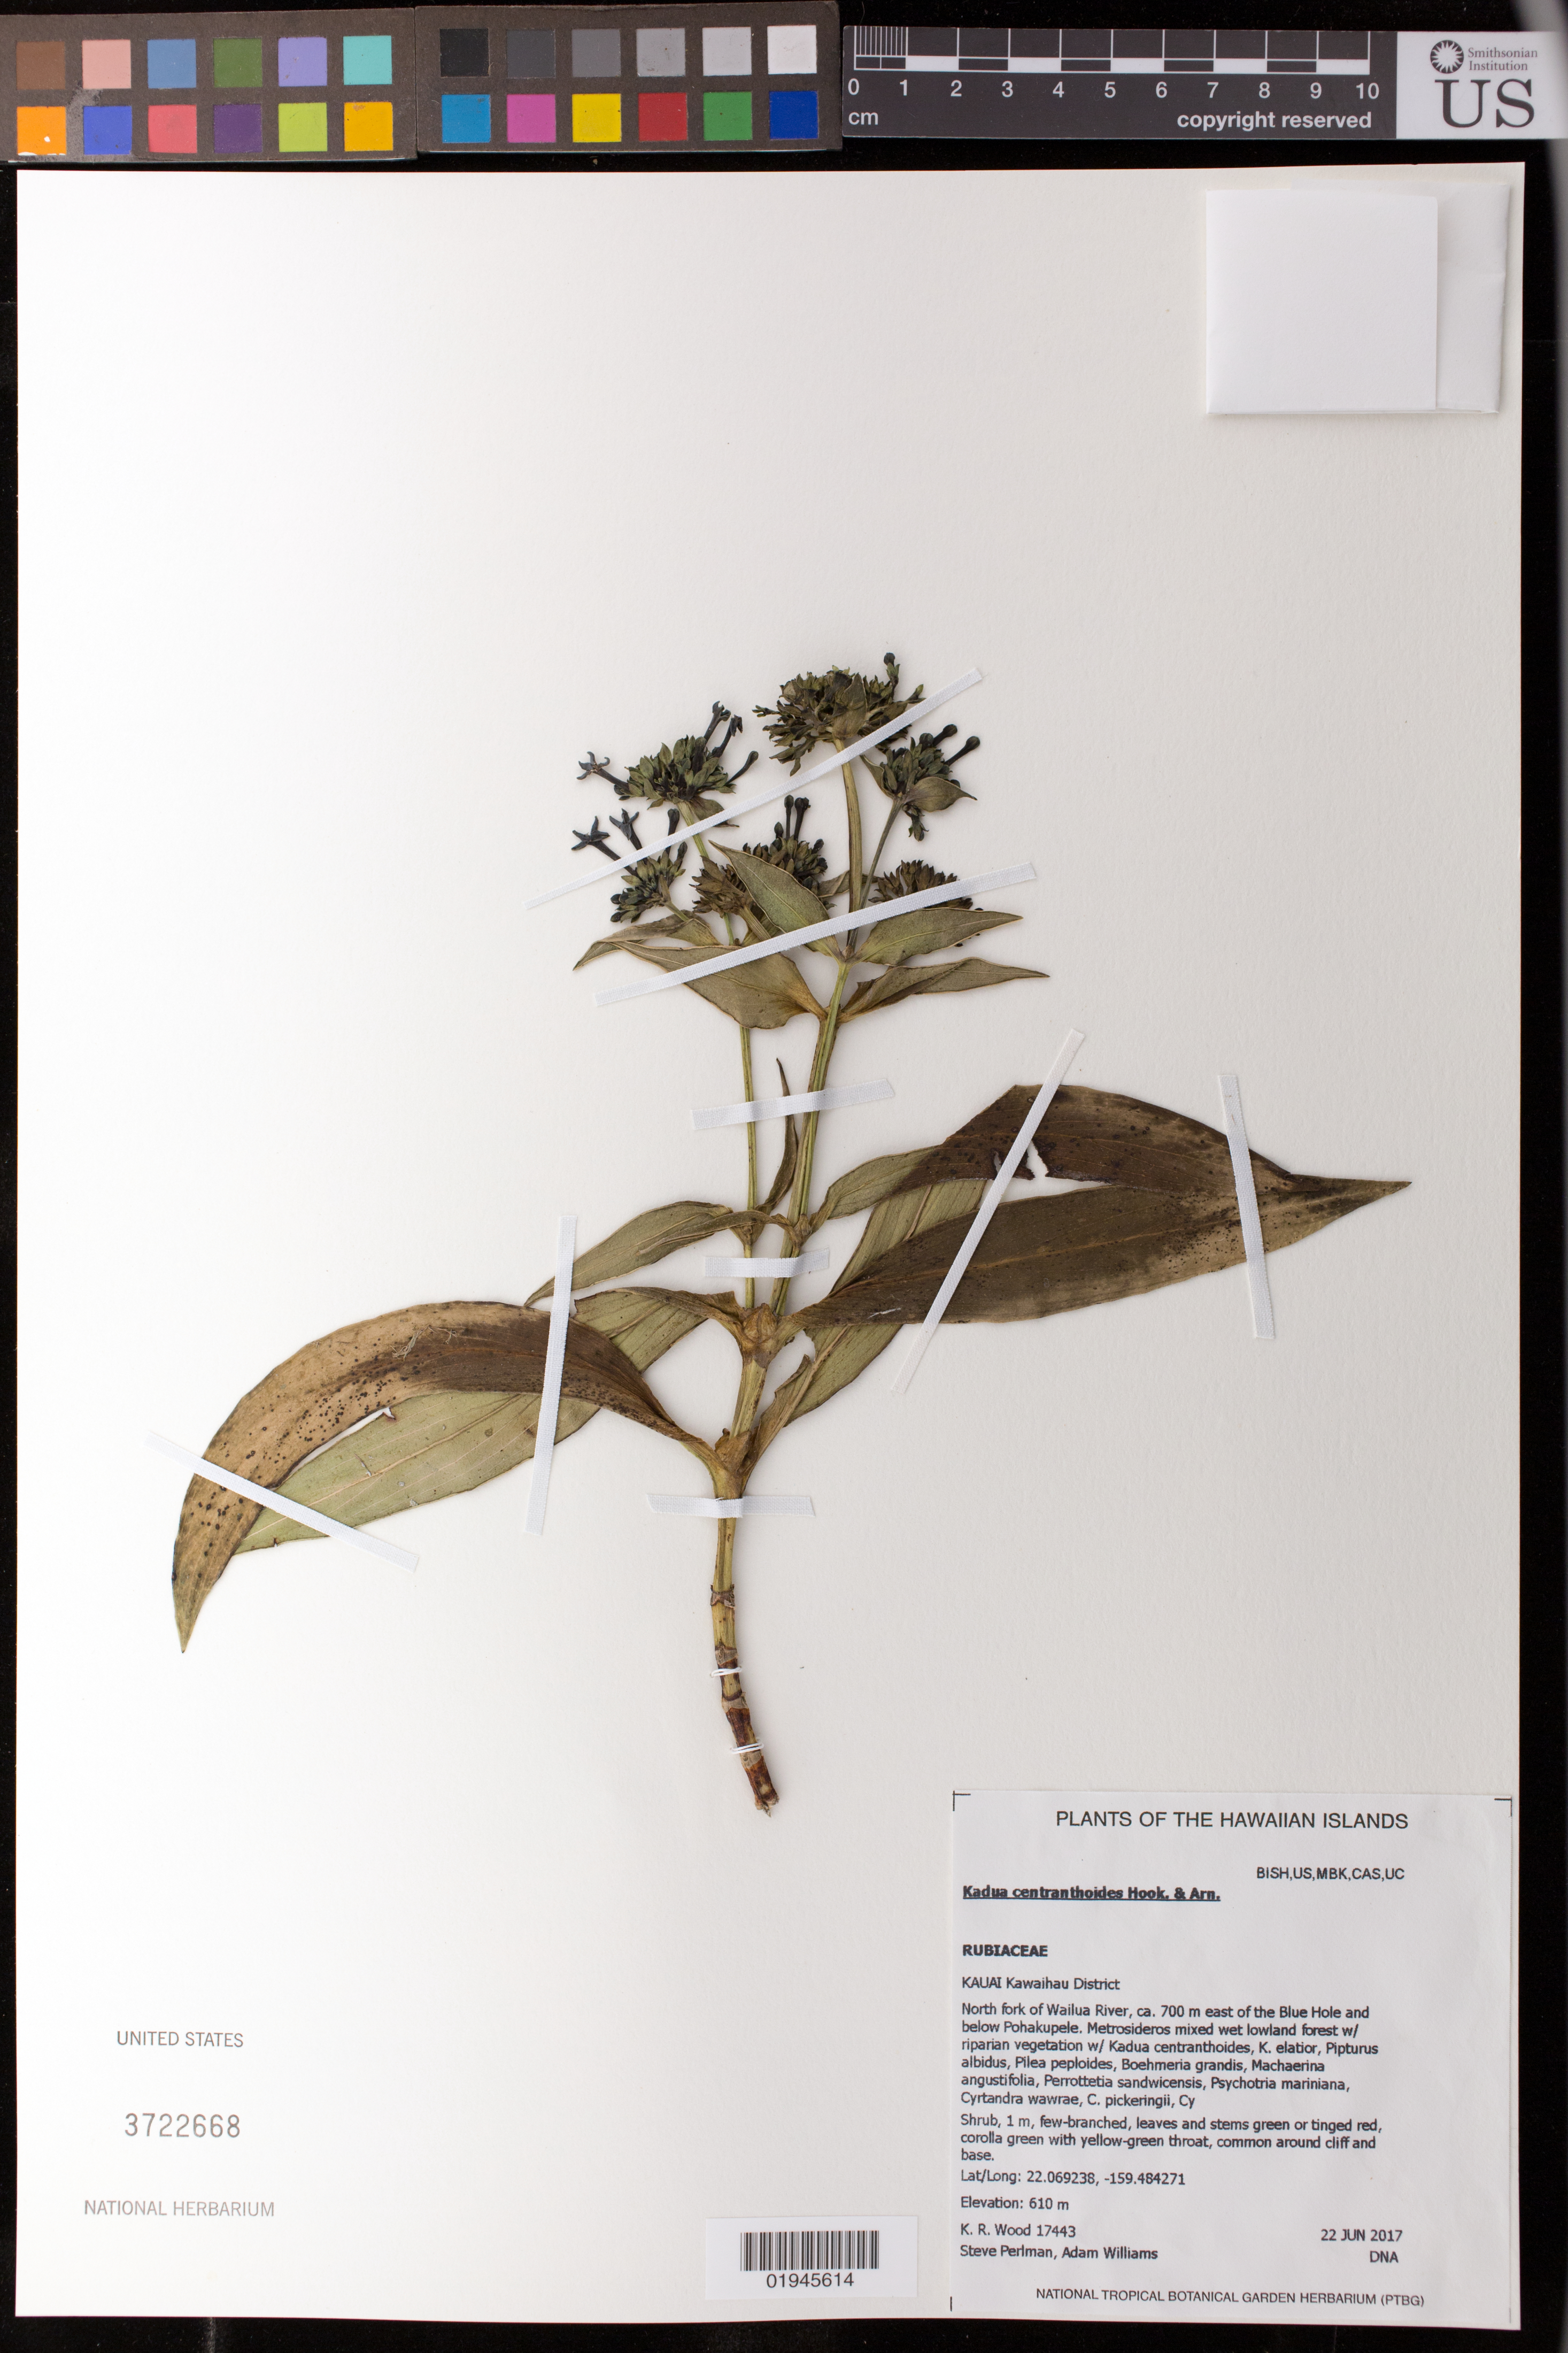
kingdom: Plantae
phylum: Tracheophyta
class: Magnoliopsida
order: Gentianales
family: Rubiaceae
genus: Kadua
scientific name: Kadua centranthoides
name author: Hook. & Arn.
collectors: K. R. Wood, S. P. Perlman & A. Williams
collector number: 17443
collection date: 2017-06-22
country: United States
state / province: Hawaii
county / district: Kauai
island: Kaua'i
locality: Kawaihau District, north fork of Wailua River, ca. 700 m east of the Blue Hole and below Pohakupele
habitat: Mixed wet lowland forest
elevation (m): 610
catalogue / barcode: US 3722668